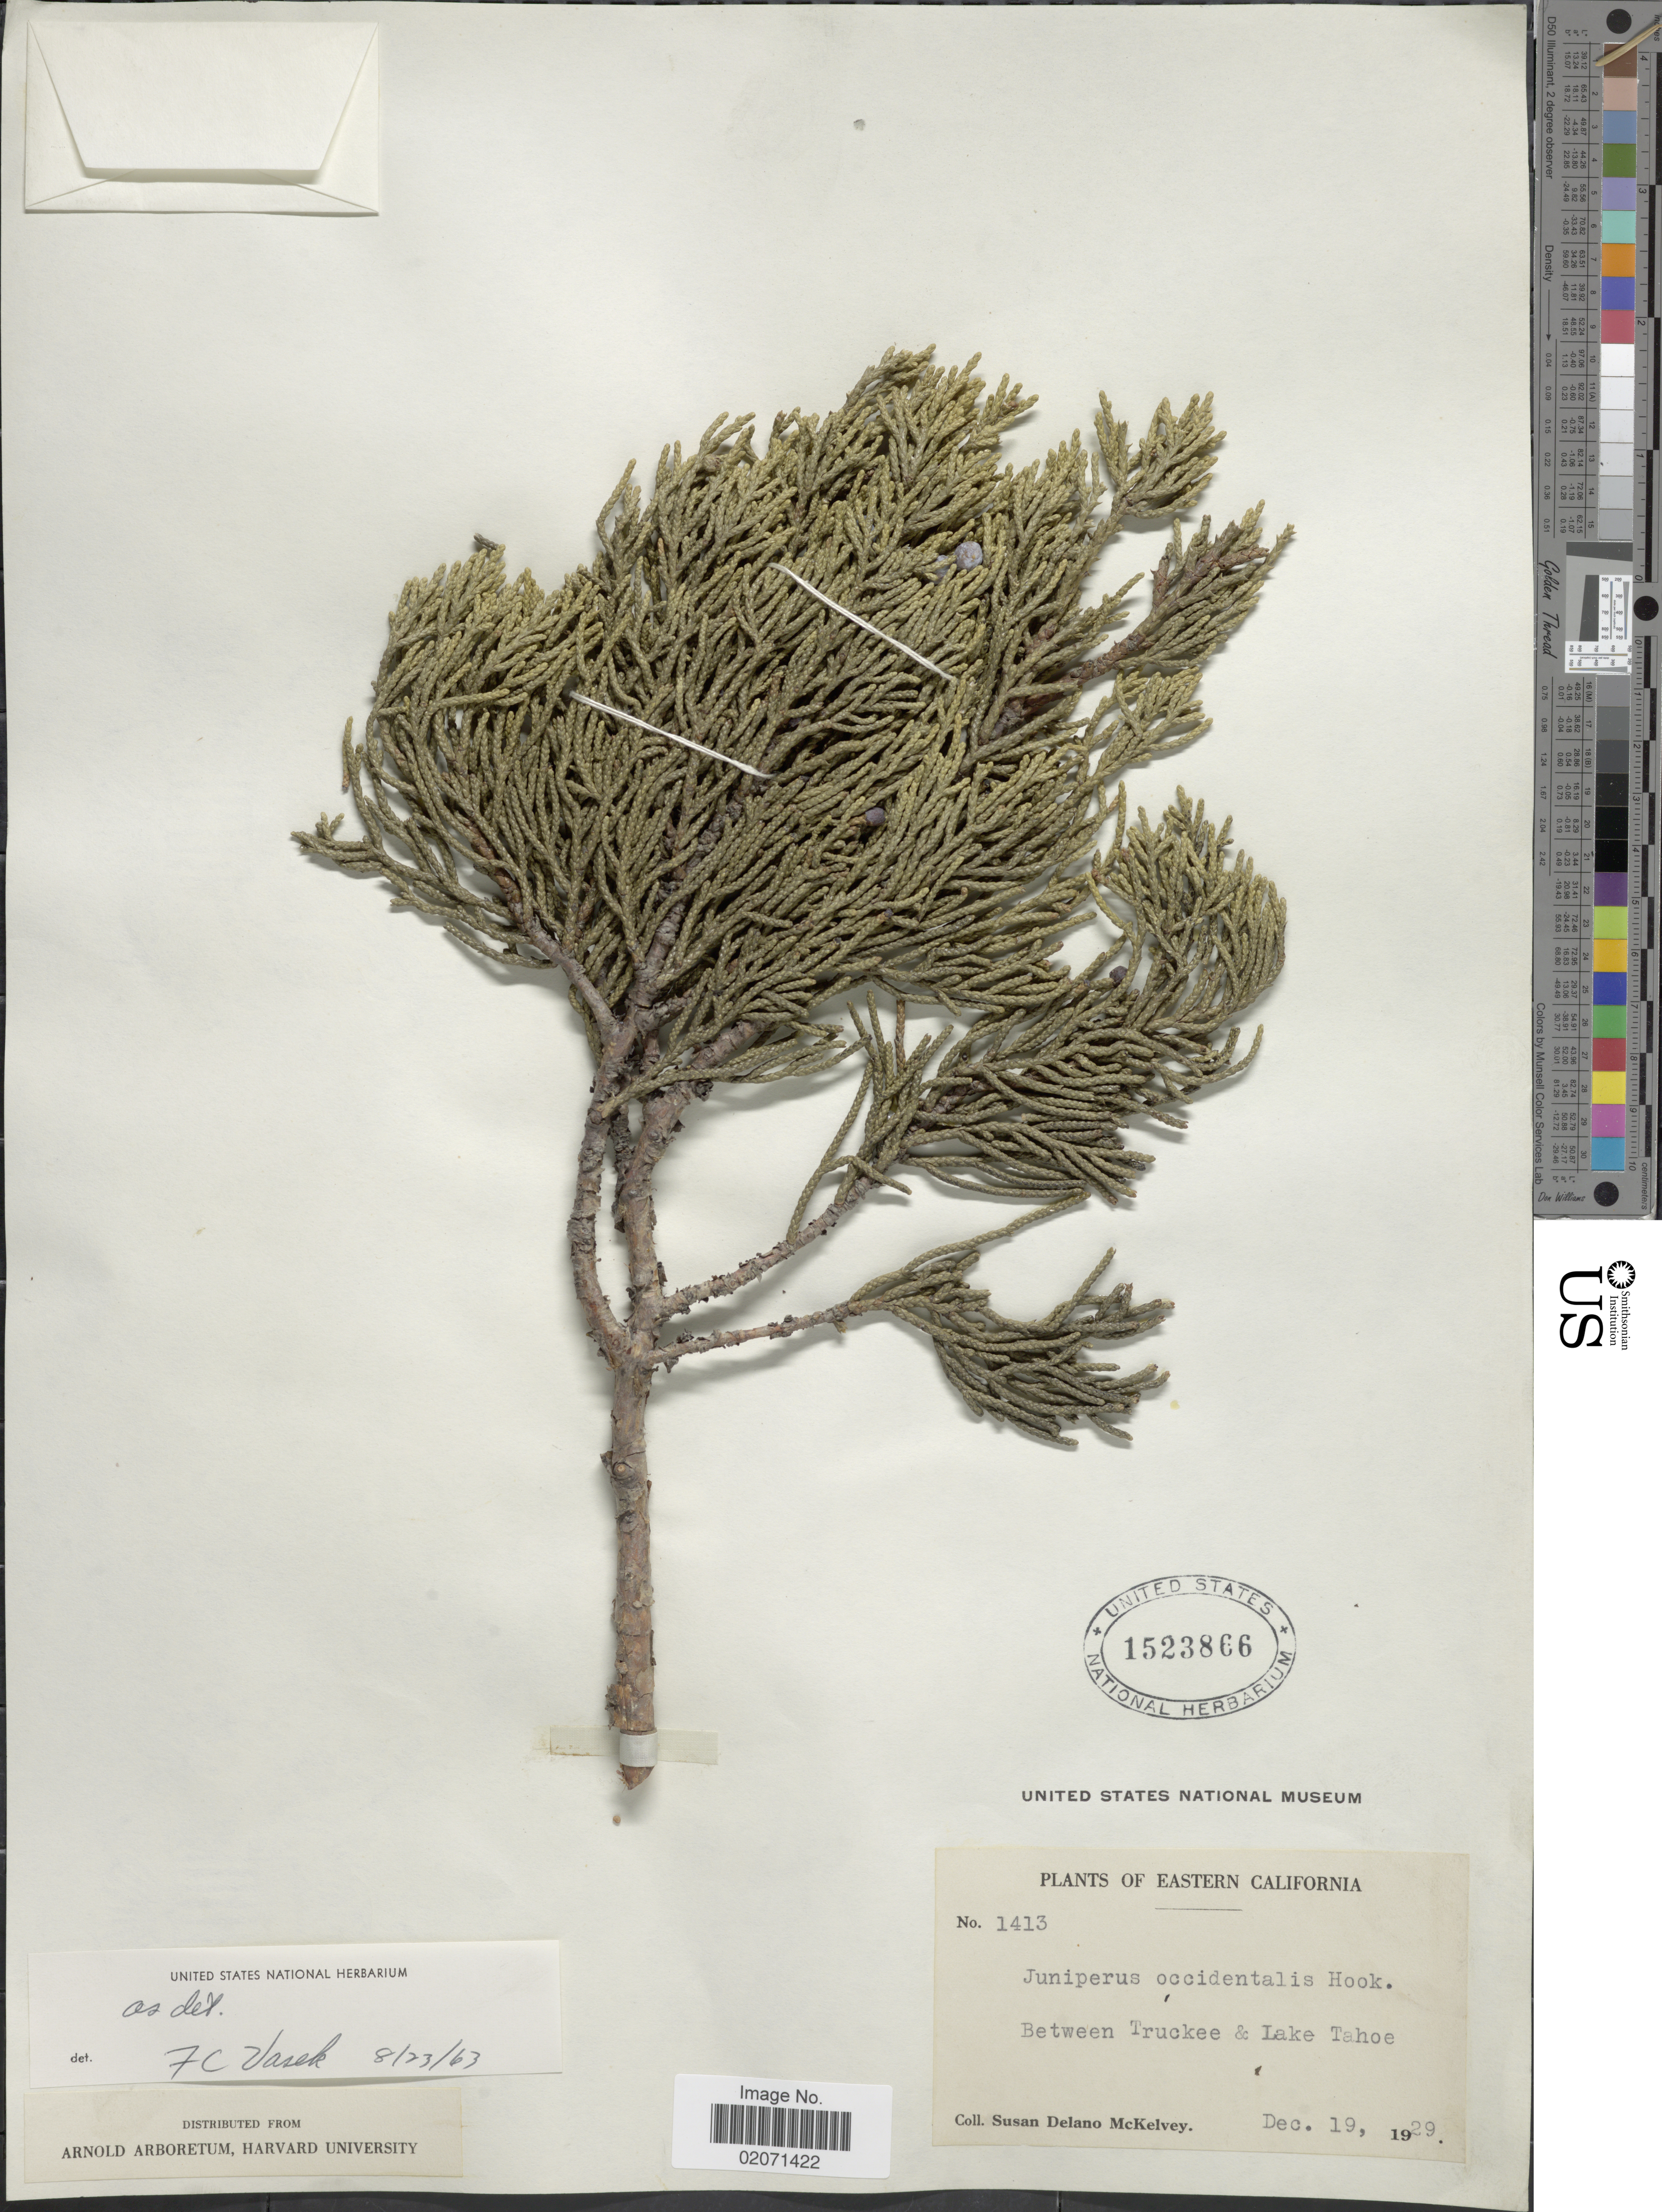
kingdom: Plantae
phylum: Tracheophyta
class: Pinopsida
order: Pinales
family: Cupressaceae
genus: Juniperus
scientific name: Juniperus occidentalis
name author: Hook.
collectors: S. A. McKelvey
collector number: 1413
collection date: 1929-12-19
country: United States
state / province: California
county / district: Nevada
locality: Eastern California. Between Truckee & Lake Tahoe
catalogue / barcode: US 1523866